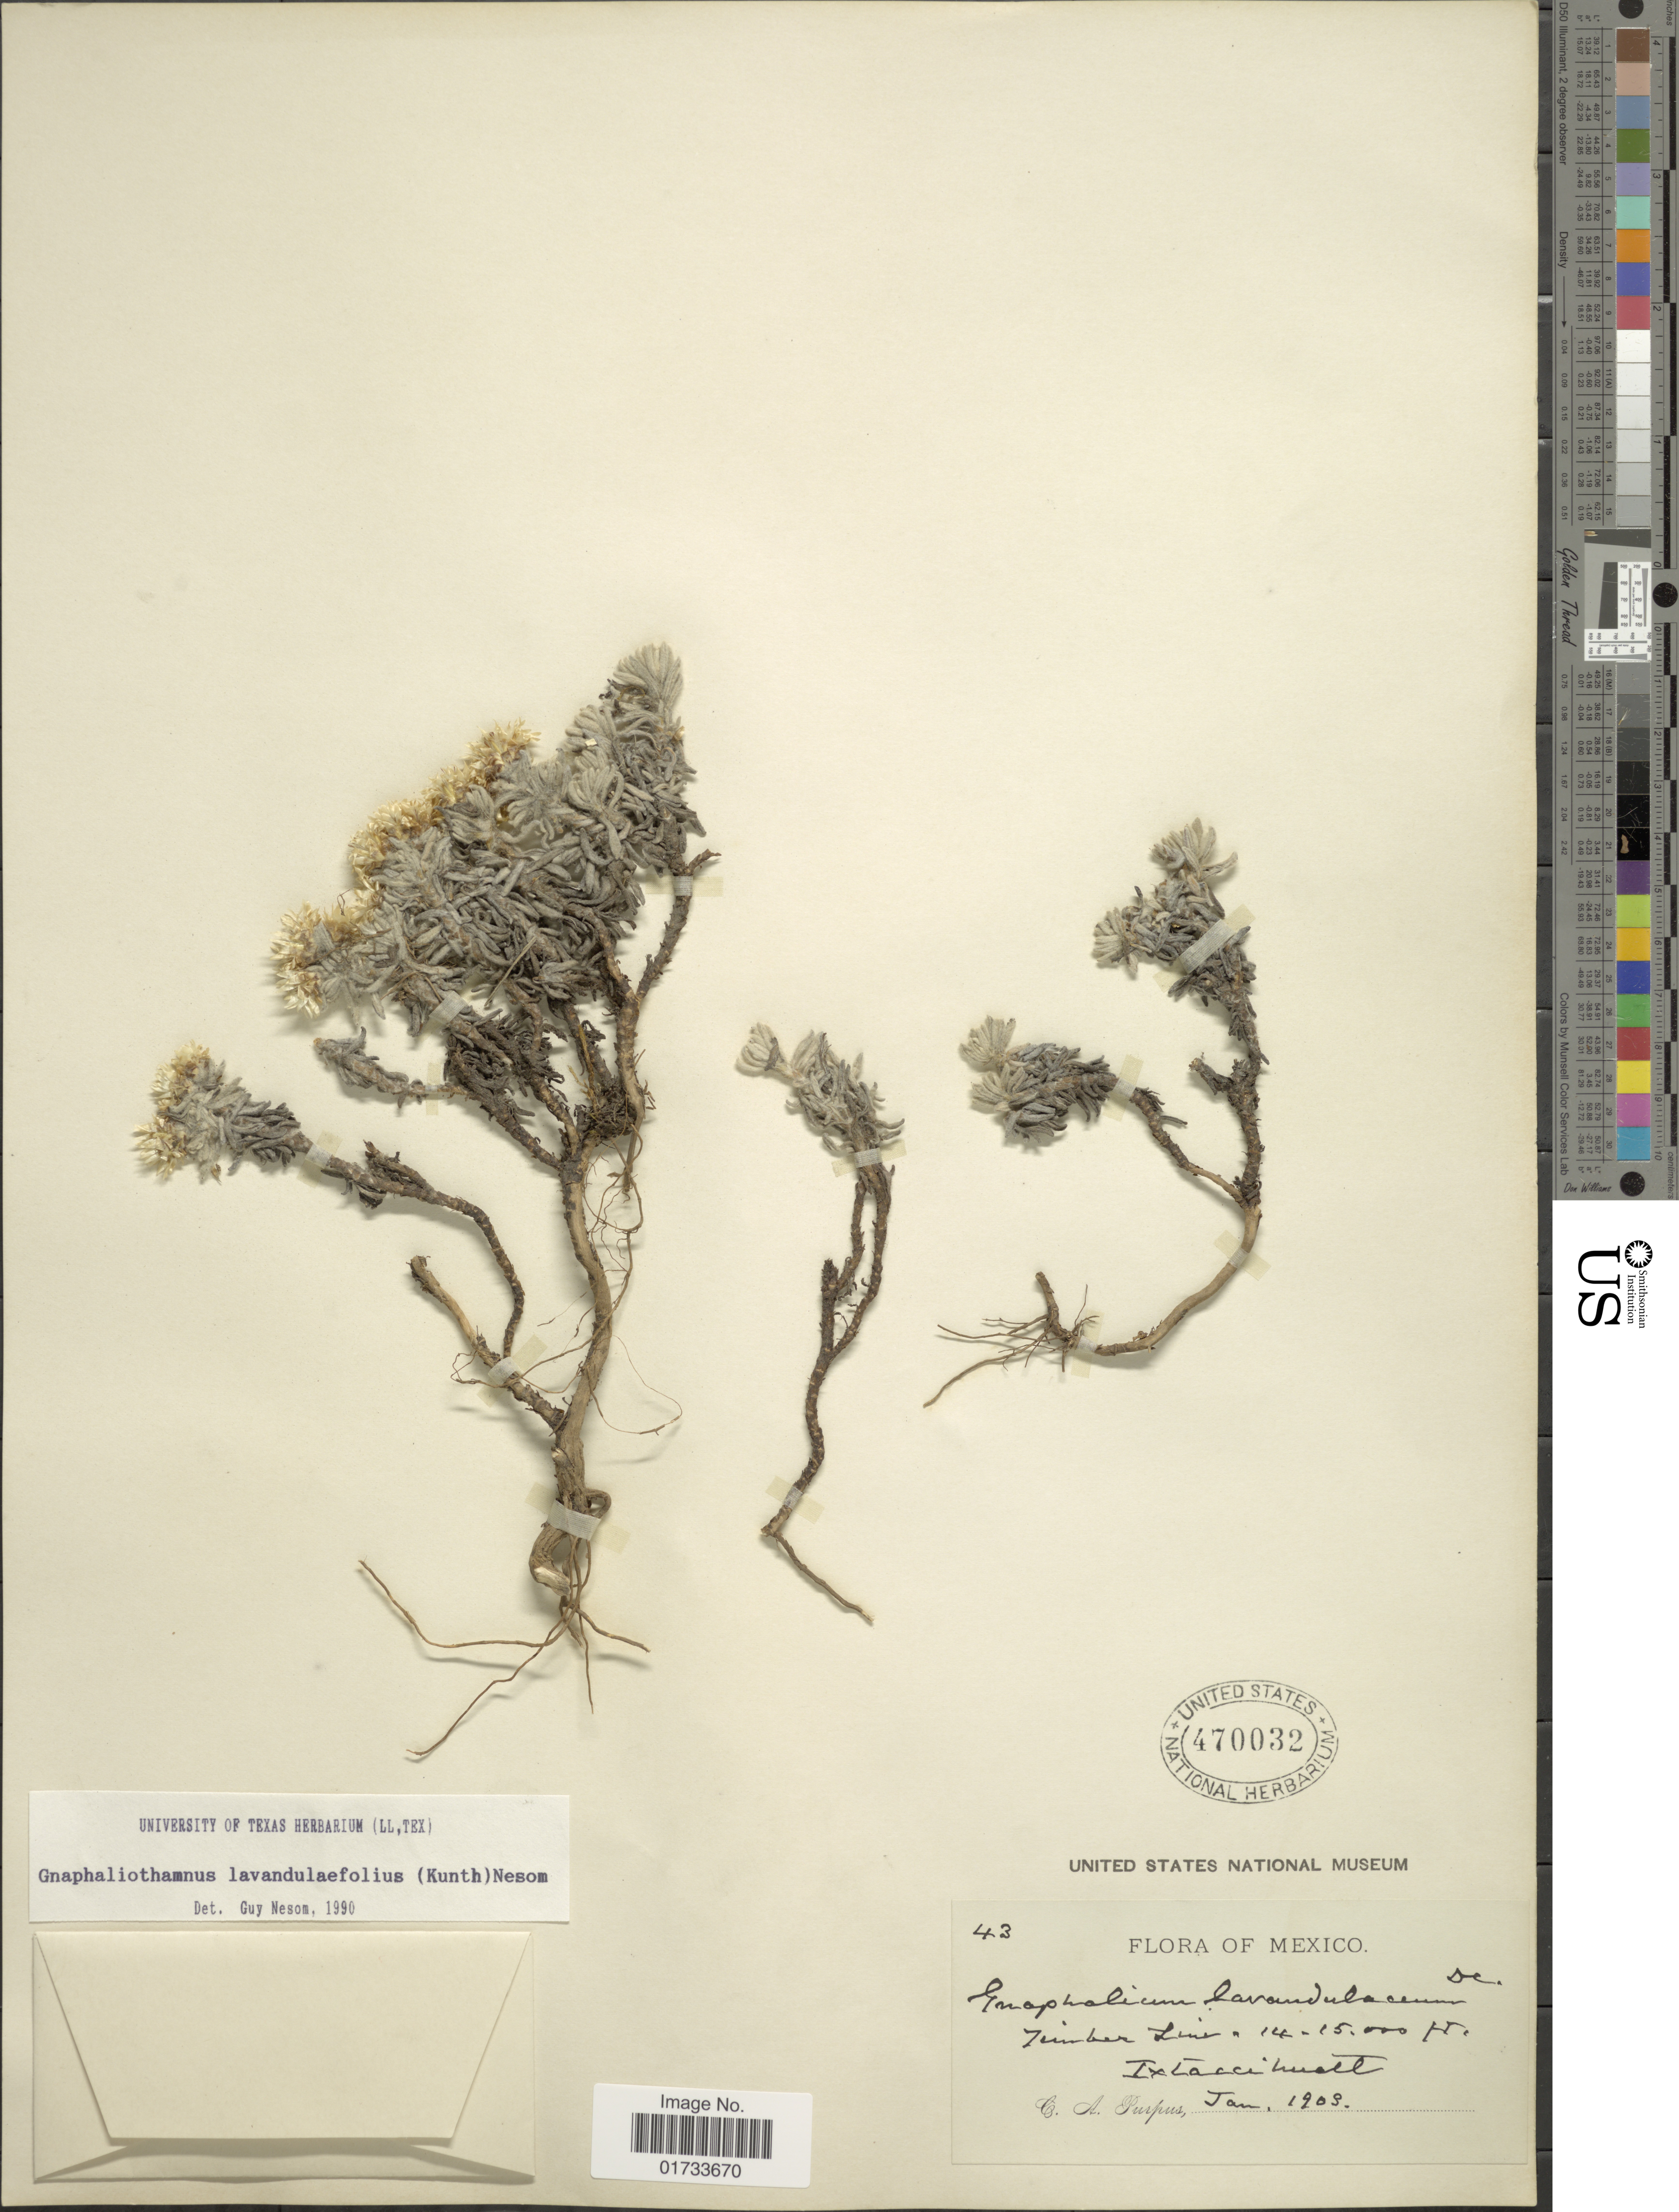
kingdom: Plantae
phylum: Tracheophyta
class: Magnoliopsida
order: Asterales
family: Asteraceae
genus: Chionolaena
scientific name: Chionolaena lavandulifolia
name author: (Kunth) Benth. & Hook.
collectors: C. A. Purpus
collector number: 43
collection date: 1903-01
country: Mexico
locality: Timberline, Ixtaccihuatl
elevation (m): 4267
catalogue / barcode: US 470032